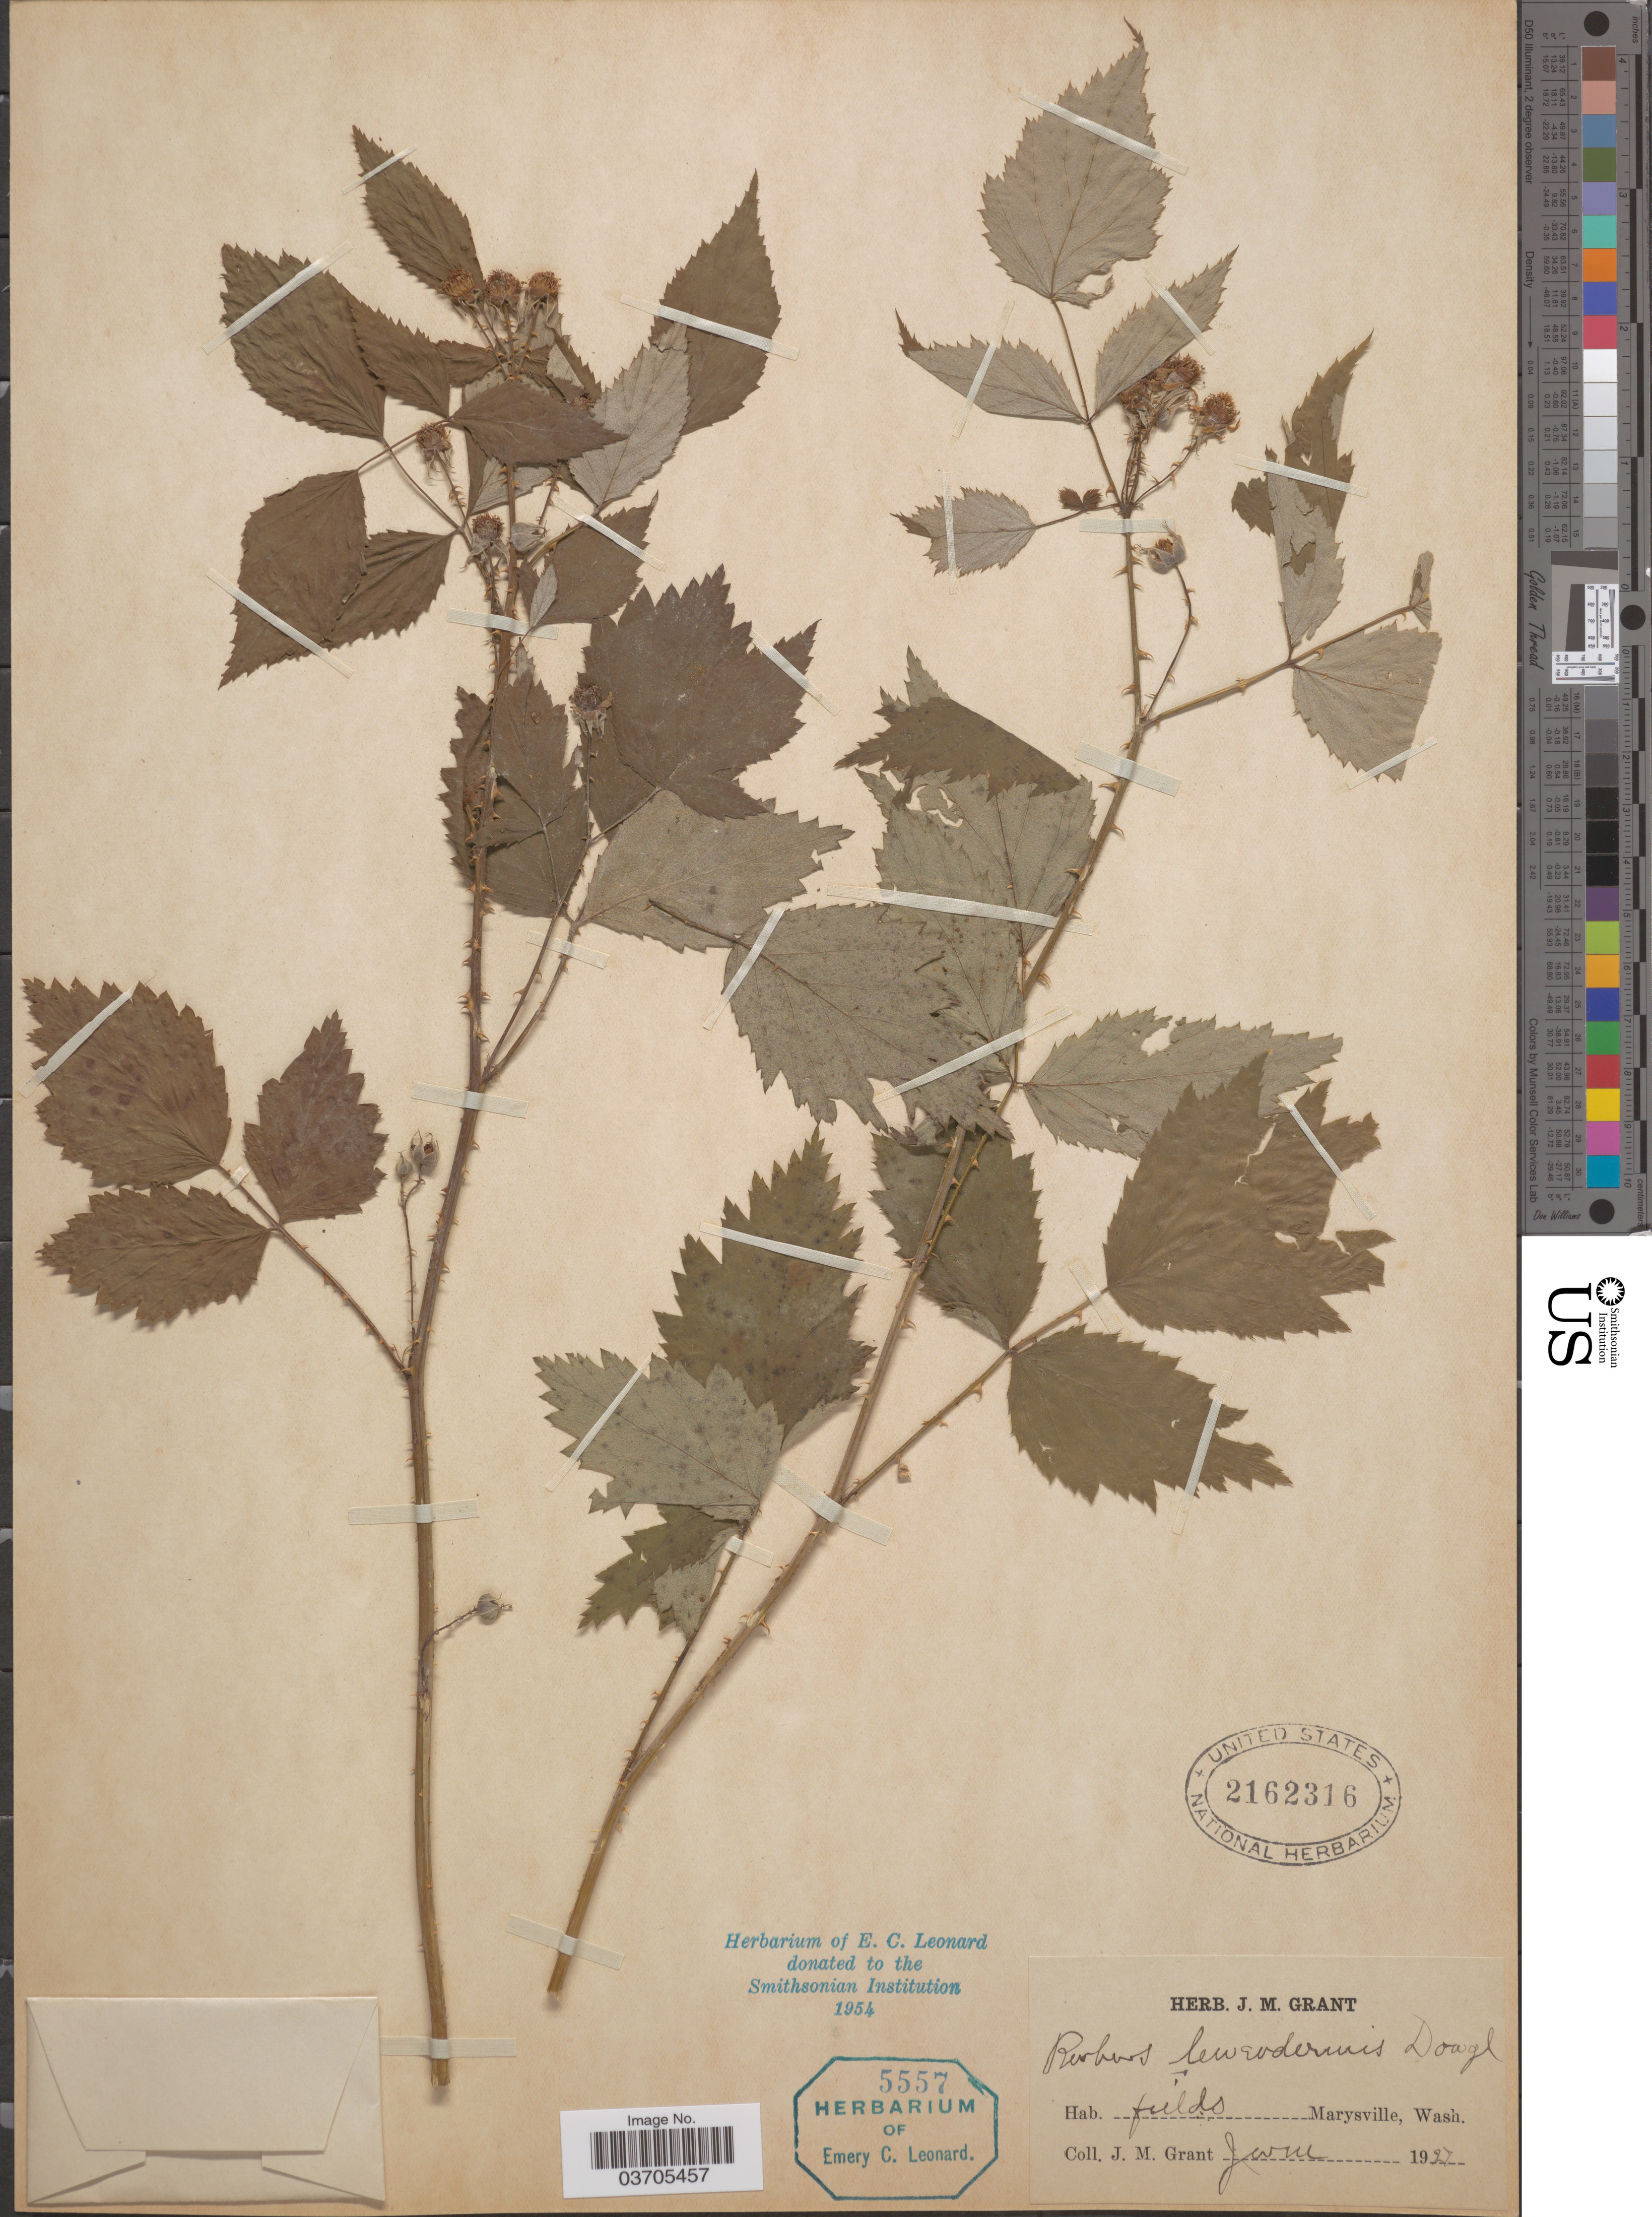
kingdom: Plantae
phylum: Tracheophyta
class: Magnoliopsida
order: Rosales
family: Rosaceae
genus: Rubus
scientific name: Rubus leucodermis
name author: Douglas ex Torr. & A. Gray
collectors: J. M. Grant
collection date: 1927-06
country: United States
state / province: Washington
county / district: Snohomish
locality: Marysville.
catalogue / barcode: US 2162316